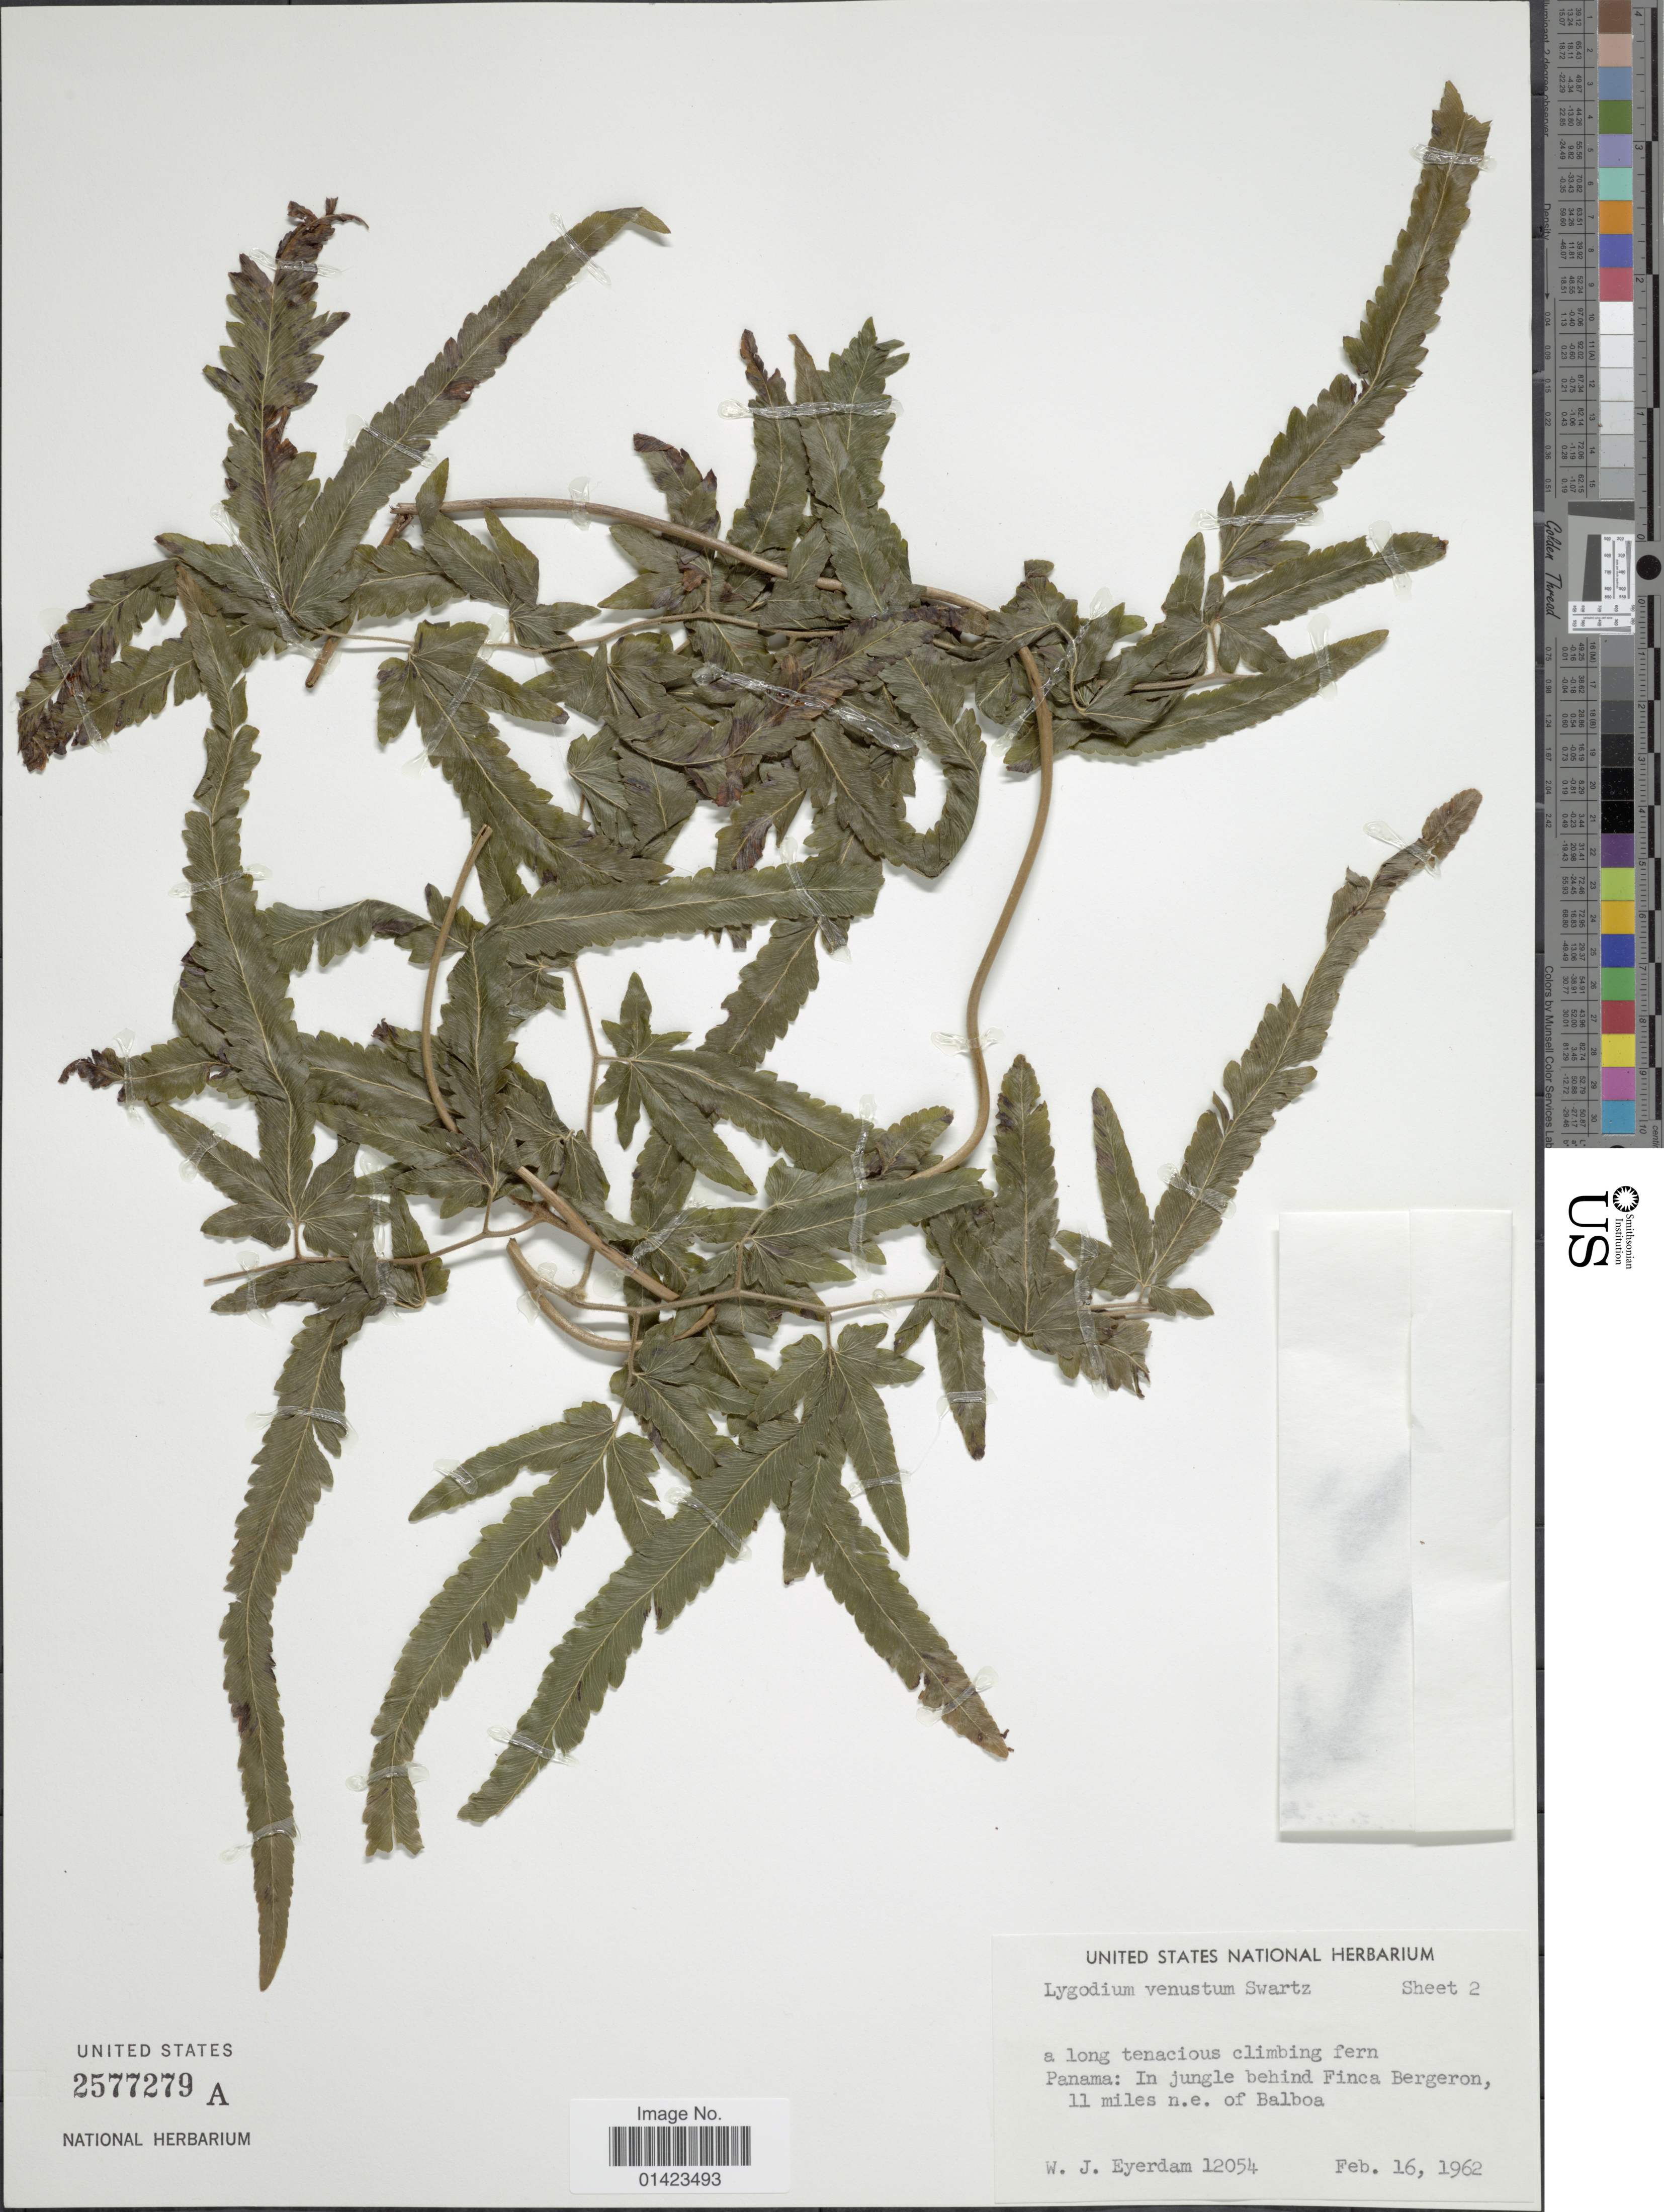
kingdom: Plantae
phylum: Tracheophyta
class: Polypodiopsida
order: Schizaeales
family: Lygodiaceae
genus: Lygodium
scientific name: Lygodium venustum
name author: Sw.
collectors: W. J. Eyerdam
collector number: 12054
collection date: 1962-02-16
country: Panama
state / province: Panamá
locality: Along tenacious climbing fern Panama: in jungle behind Finca Bergeron, 11miles n.e. of Balboa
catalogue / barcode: US 2577279A